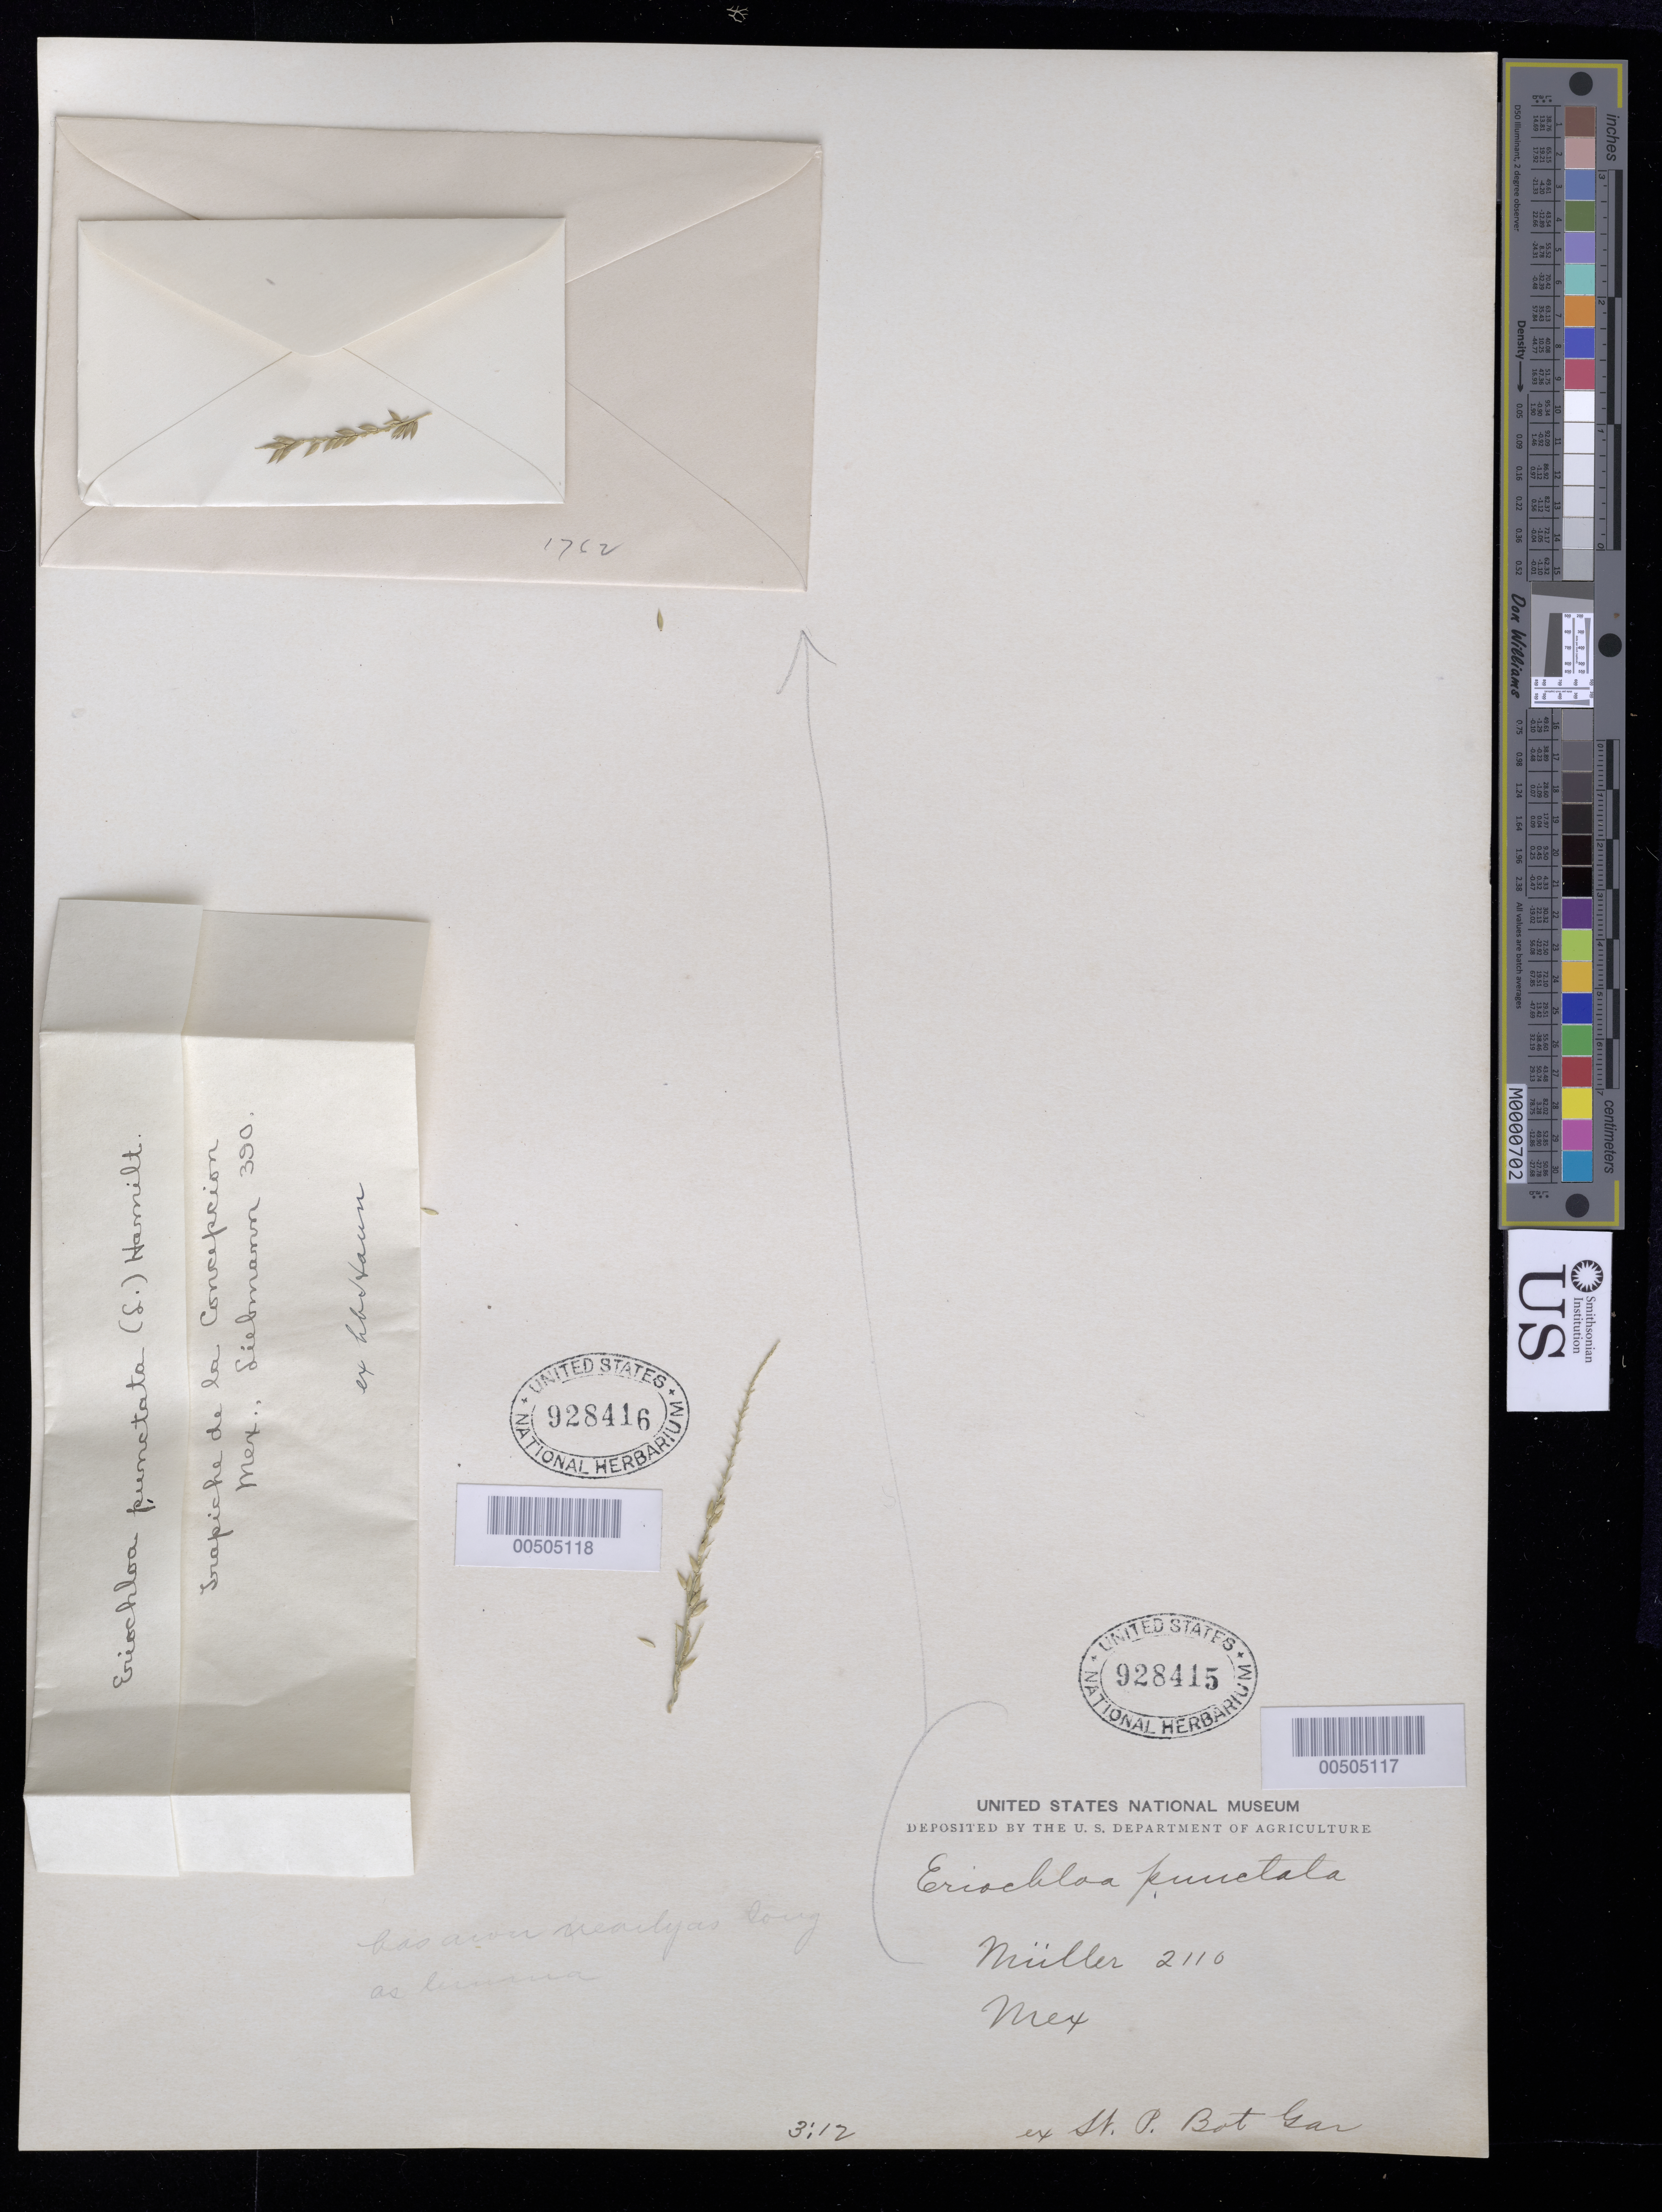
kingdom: Plantae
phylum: Tracheophyta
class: Liliopsida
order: Poales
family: Poaceae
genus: Eriochloa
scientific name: Eriochloa punctata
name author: (L.) Desv. ex Ham.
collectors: F. M. Liebmann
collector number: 390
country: Mexico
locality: Tropiche de la Concepcion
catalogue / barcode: US 928416